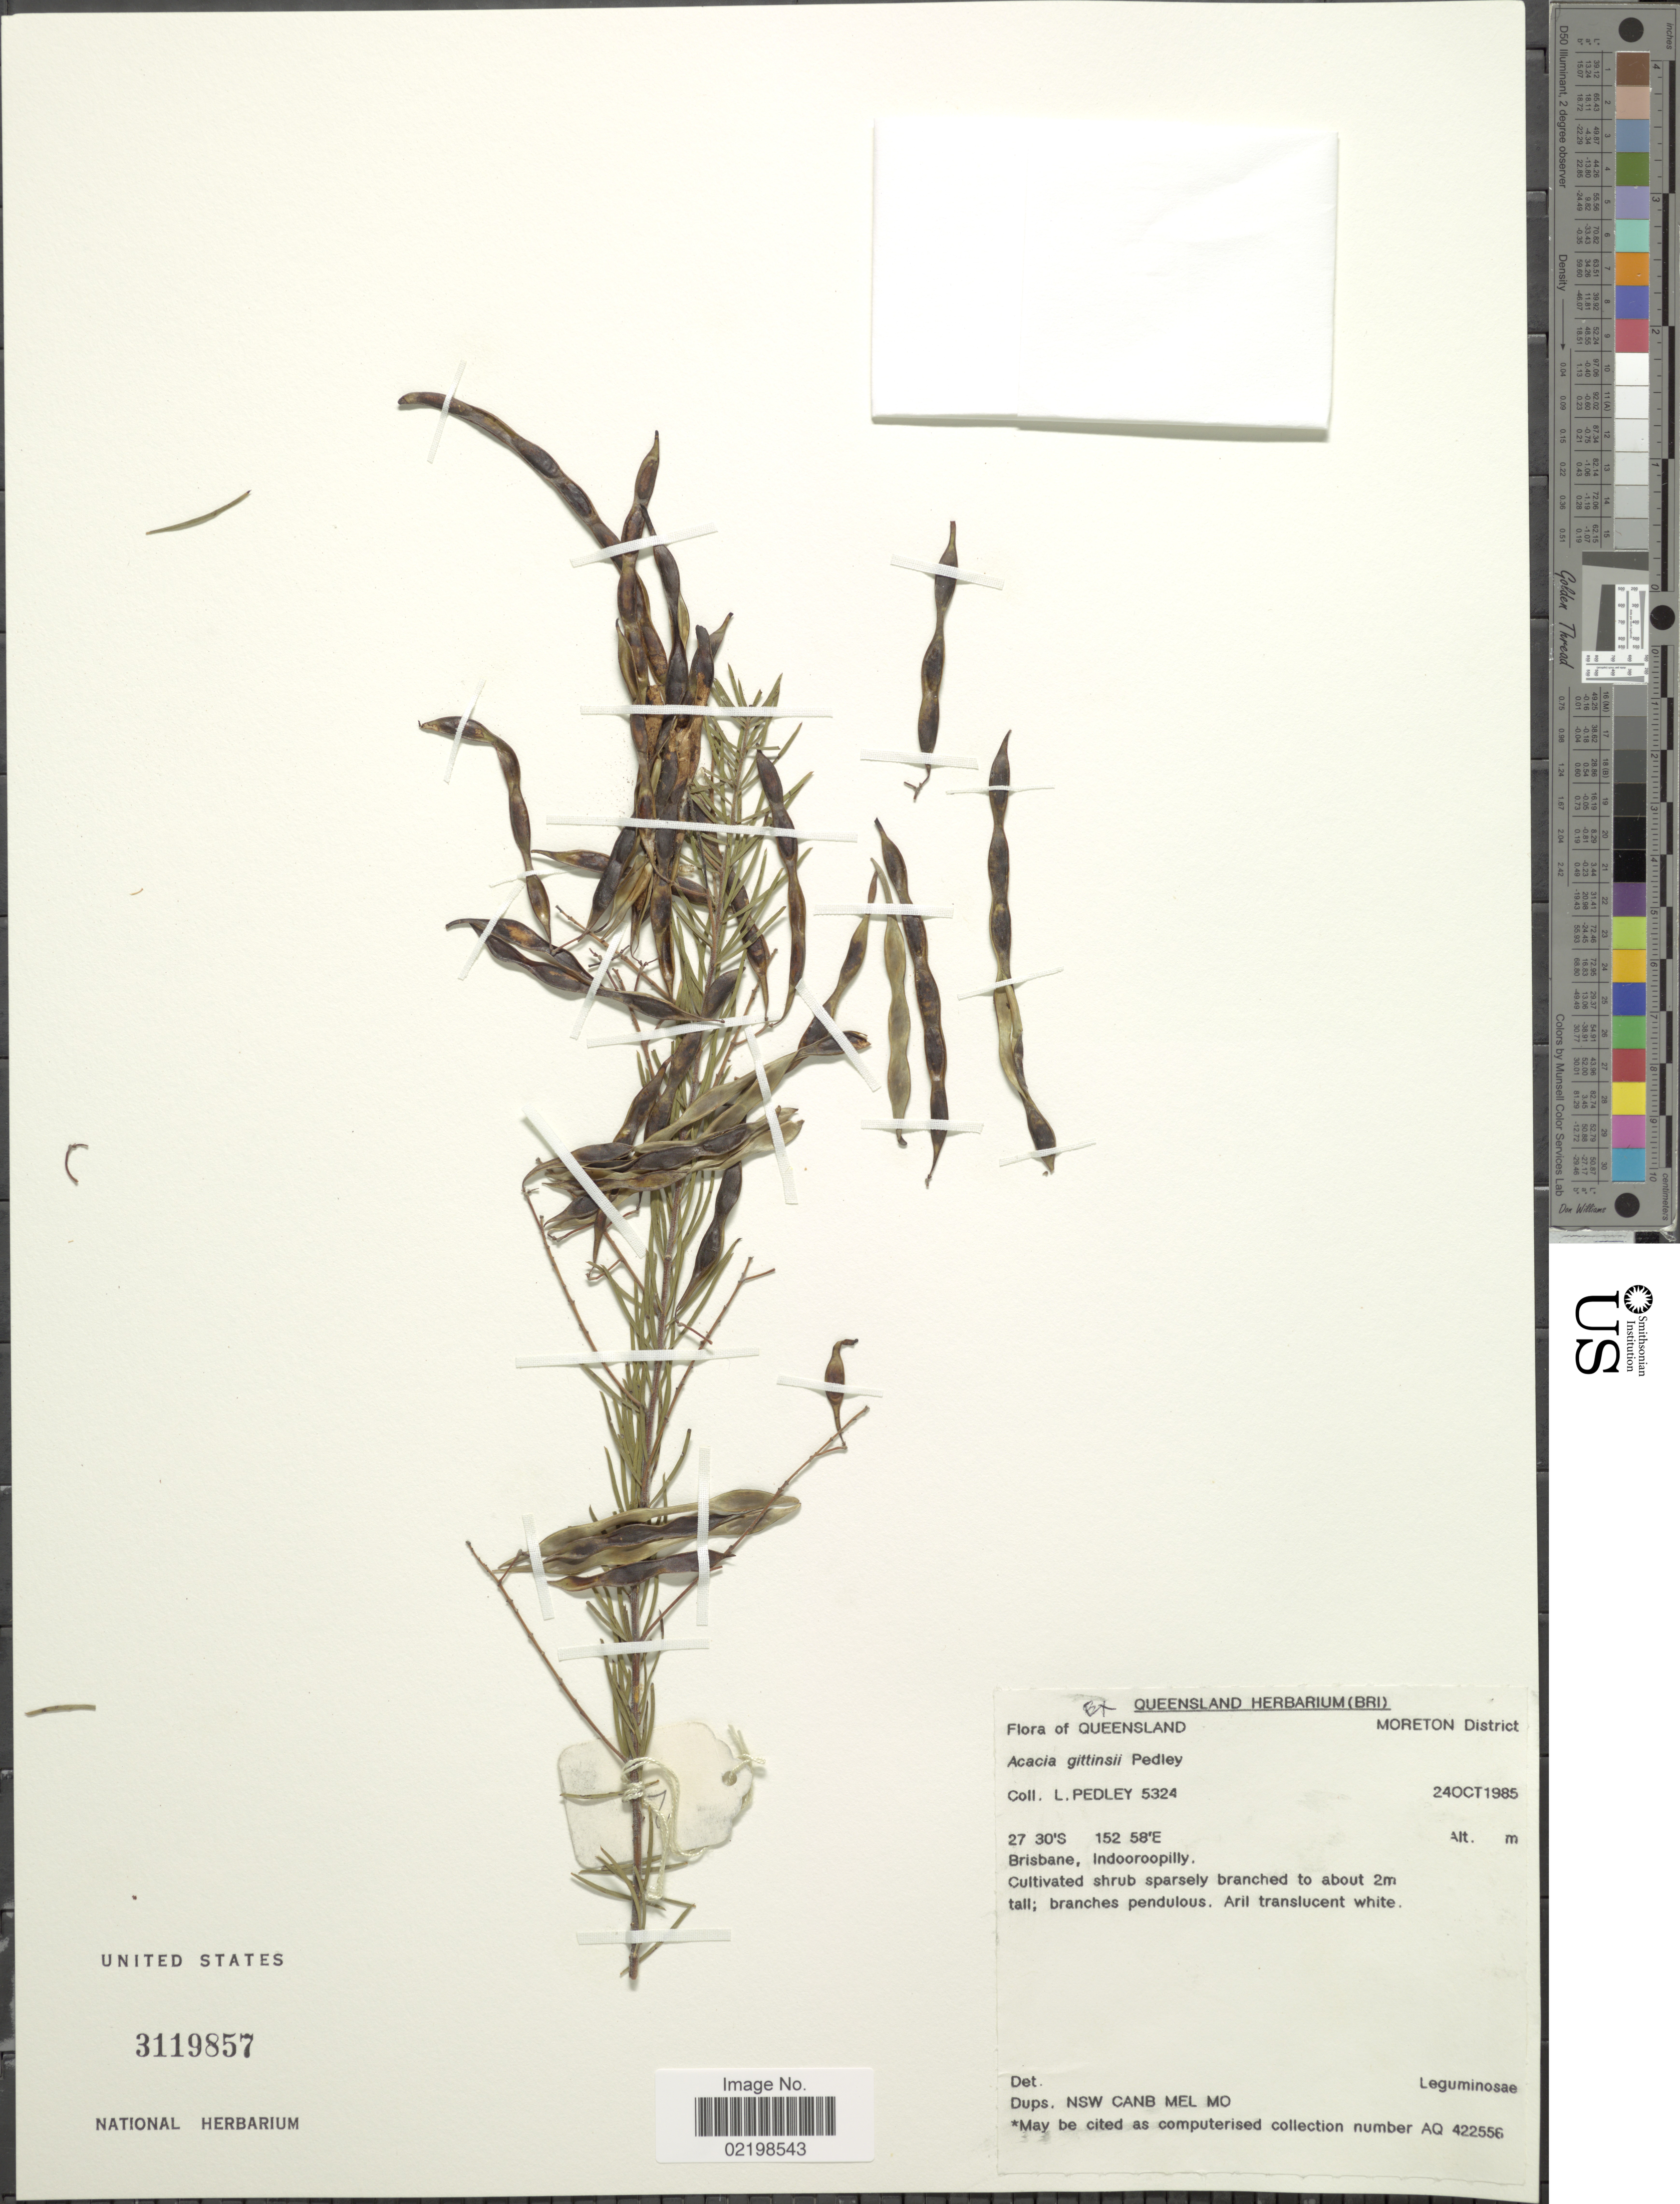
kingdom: Plantae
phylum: Tracheophyta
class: Magnoliopsida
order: Fabales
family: Fabaceae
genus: Acacia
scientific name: Acacia gittinsii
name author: Pedley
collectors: L. Pedley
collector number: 5324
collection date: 1985-10-24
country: Australia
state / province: Queensland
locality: Moreton District. Brisbane, Indooroopilly.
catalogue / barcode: US 3119857